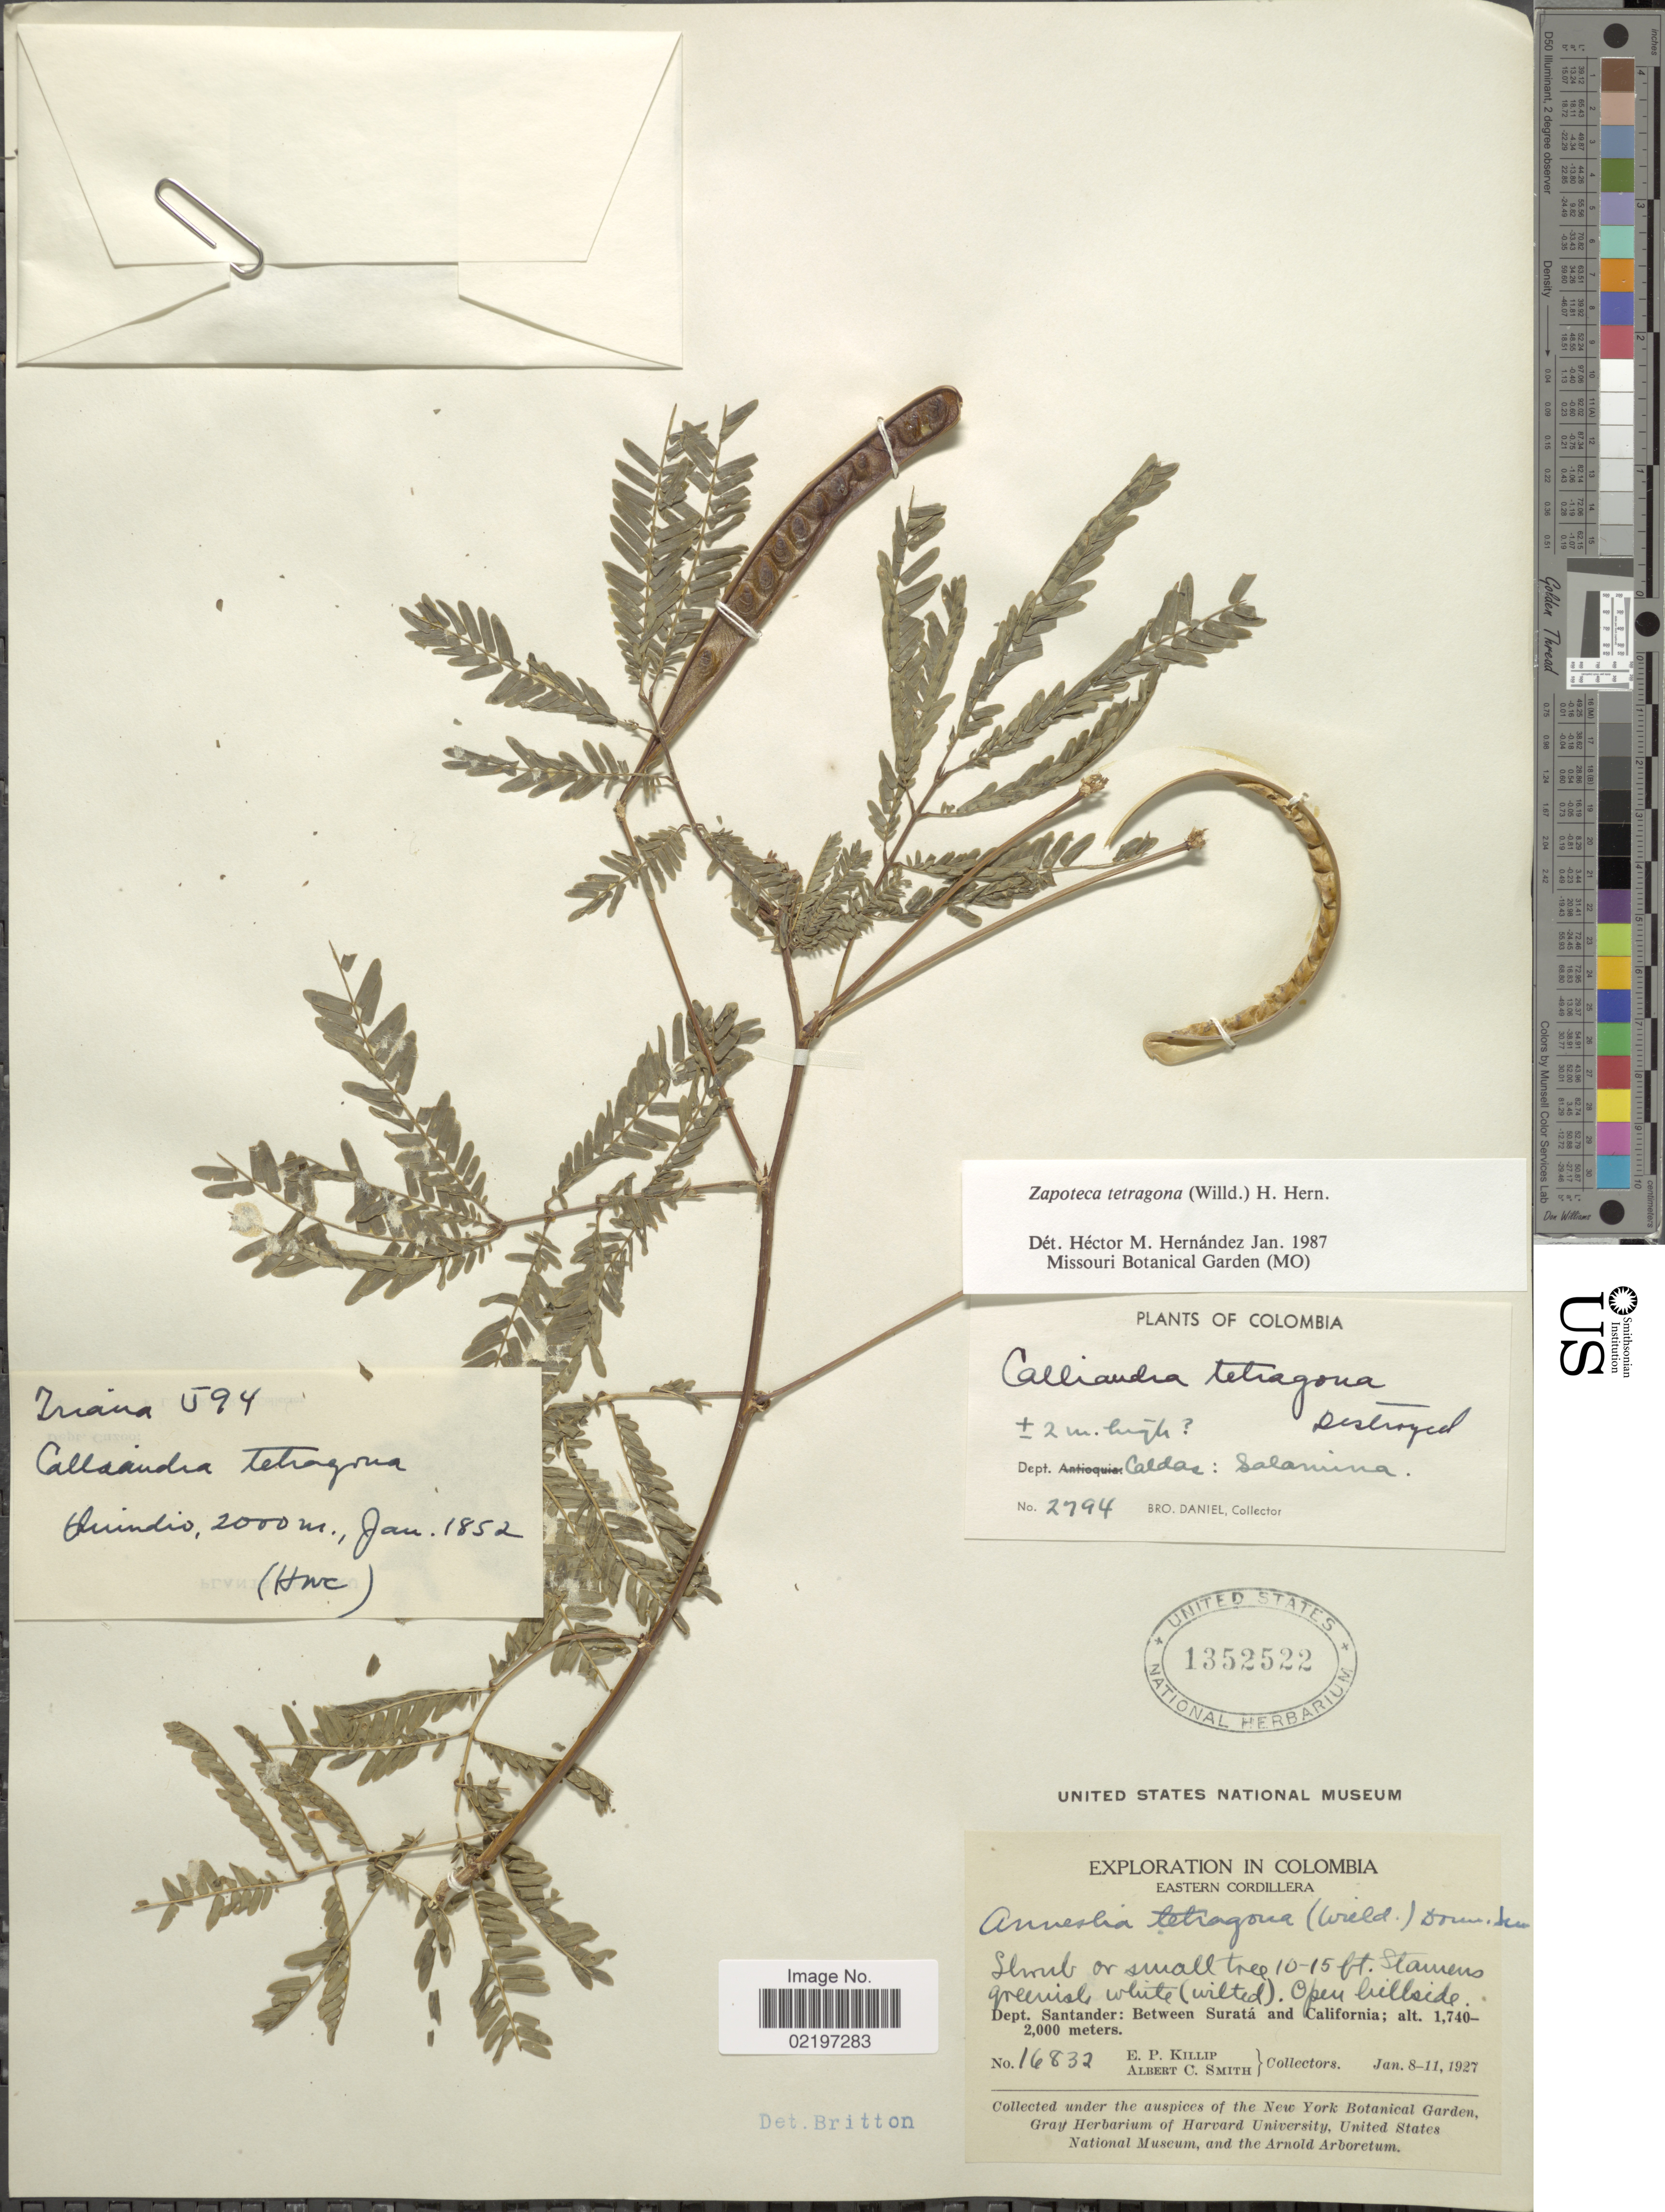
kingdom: Plantae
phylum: Tracheophyta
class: Magnoliopsida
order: Fabales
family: Fabaceae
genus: Zapoteca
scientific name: Zapoteca tetragona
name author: (Willd.) H.M. Hern.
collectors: E. P. Killip & A. C. Smith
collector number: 16832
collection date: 1927-01-08/1927-01-11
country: Colombia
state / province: Santander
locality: Eastern Cordillera, Dept. Santander: Between Surata and California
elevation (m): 1740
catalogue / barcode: US 1352522